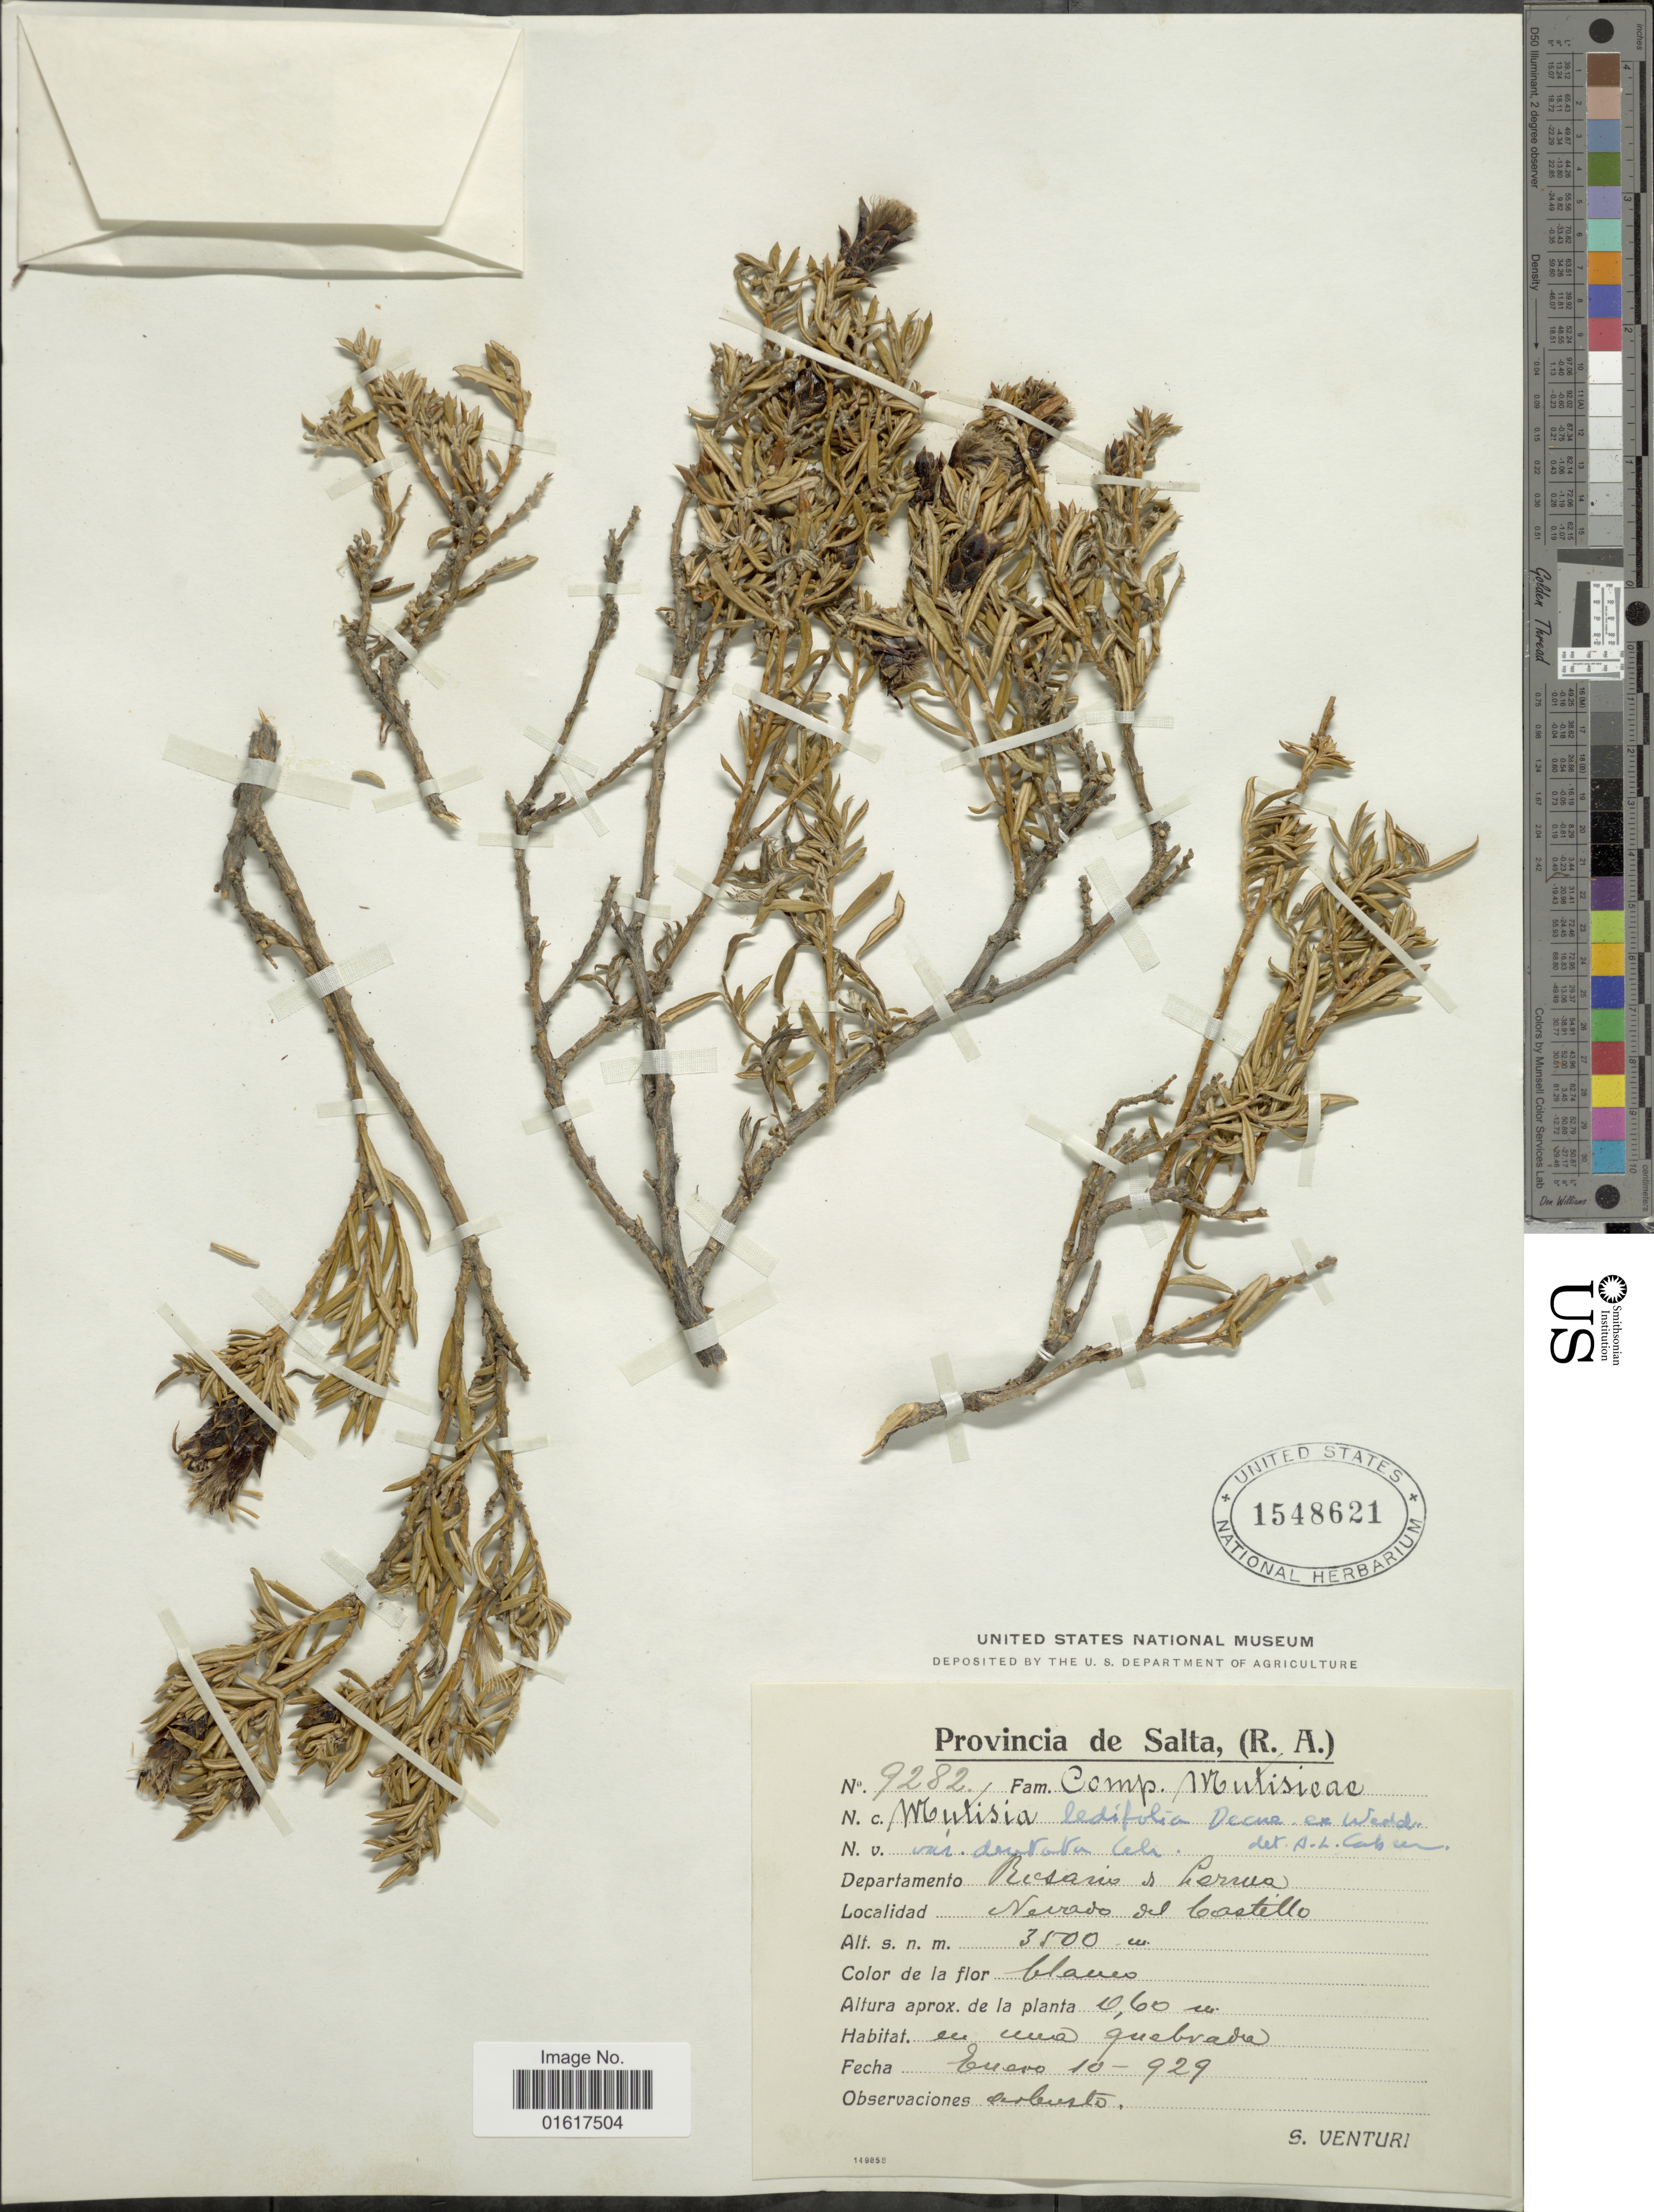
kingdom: Plantae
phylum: Tracheophyta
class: Magnoliopsida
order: Asterales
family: Asteraceae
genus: Mutisia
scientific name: Mutisia ledifolia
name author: Decne. ex Wedd.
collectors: S. Venturi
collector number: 9282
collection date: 1929-01-10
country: Argentina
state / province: Salta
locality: Departamento Rosario de Lerua. Nevado del Castillo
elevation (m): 3500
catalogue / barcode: US 1548621